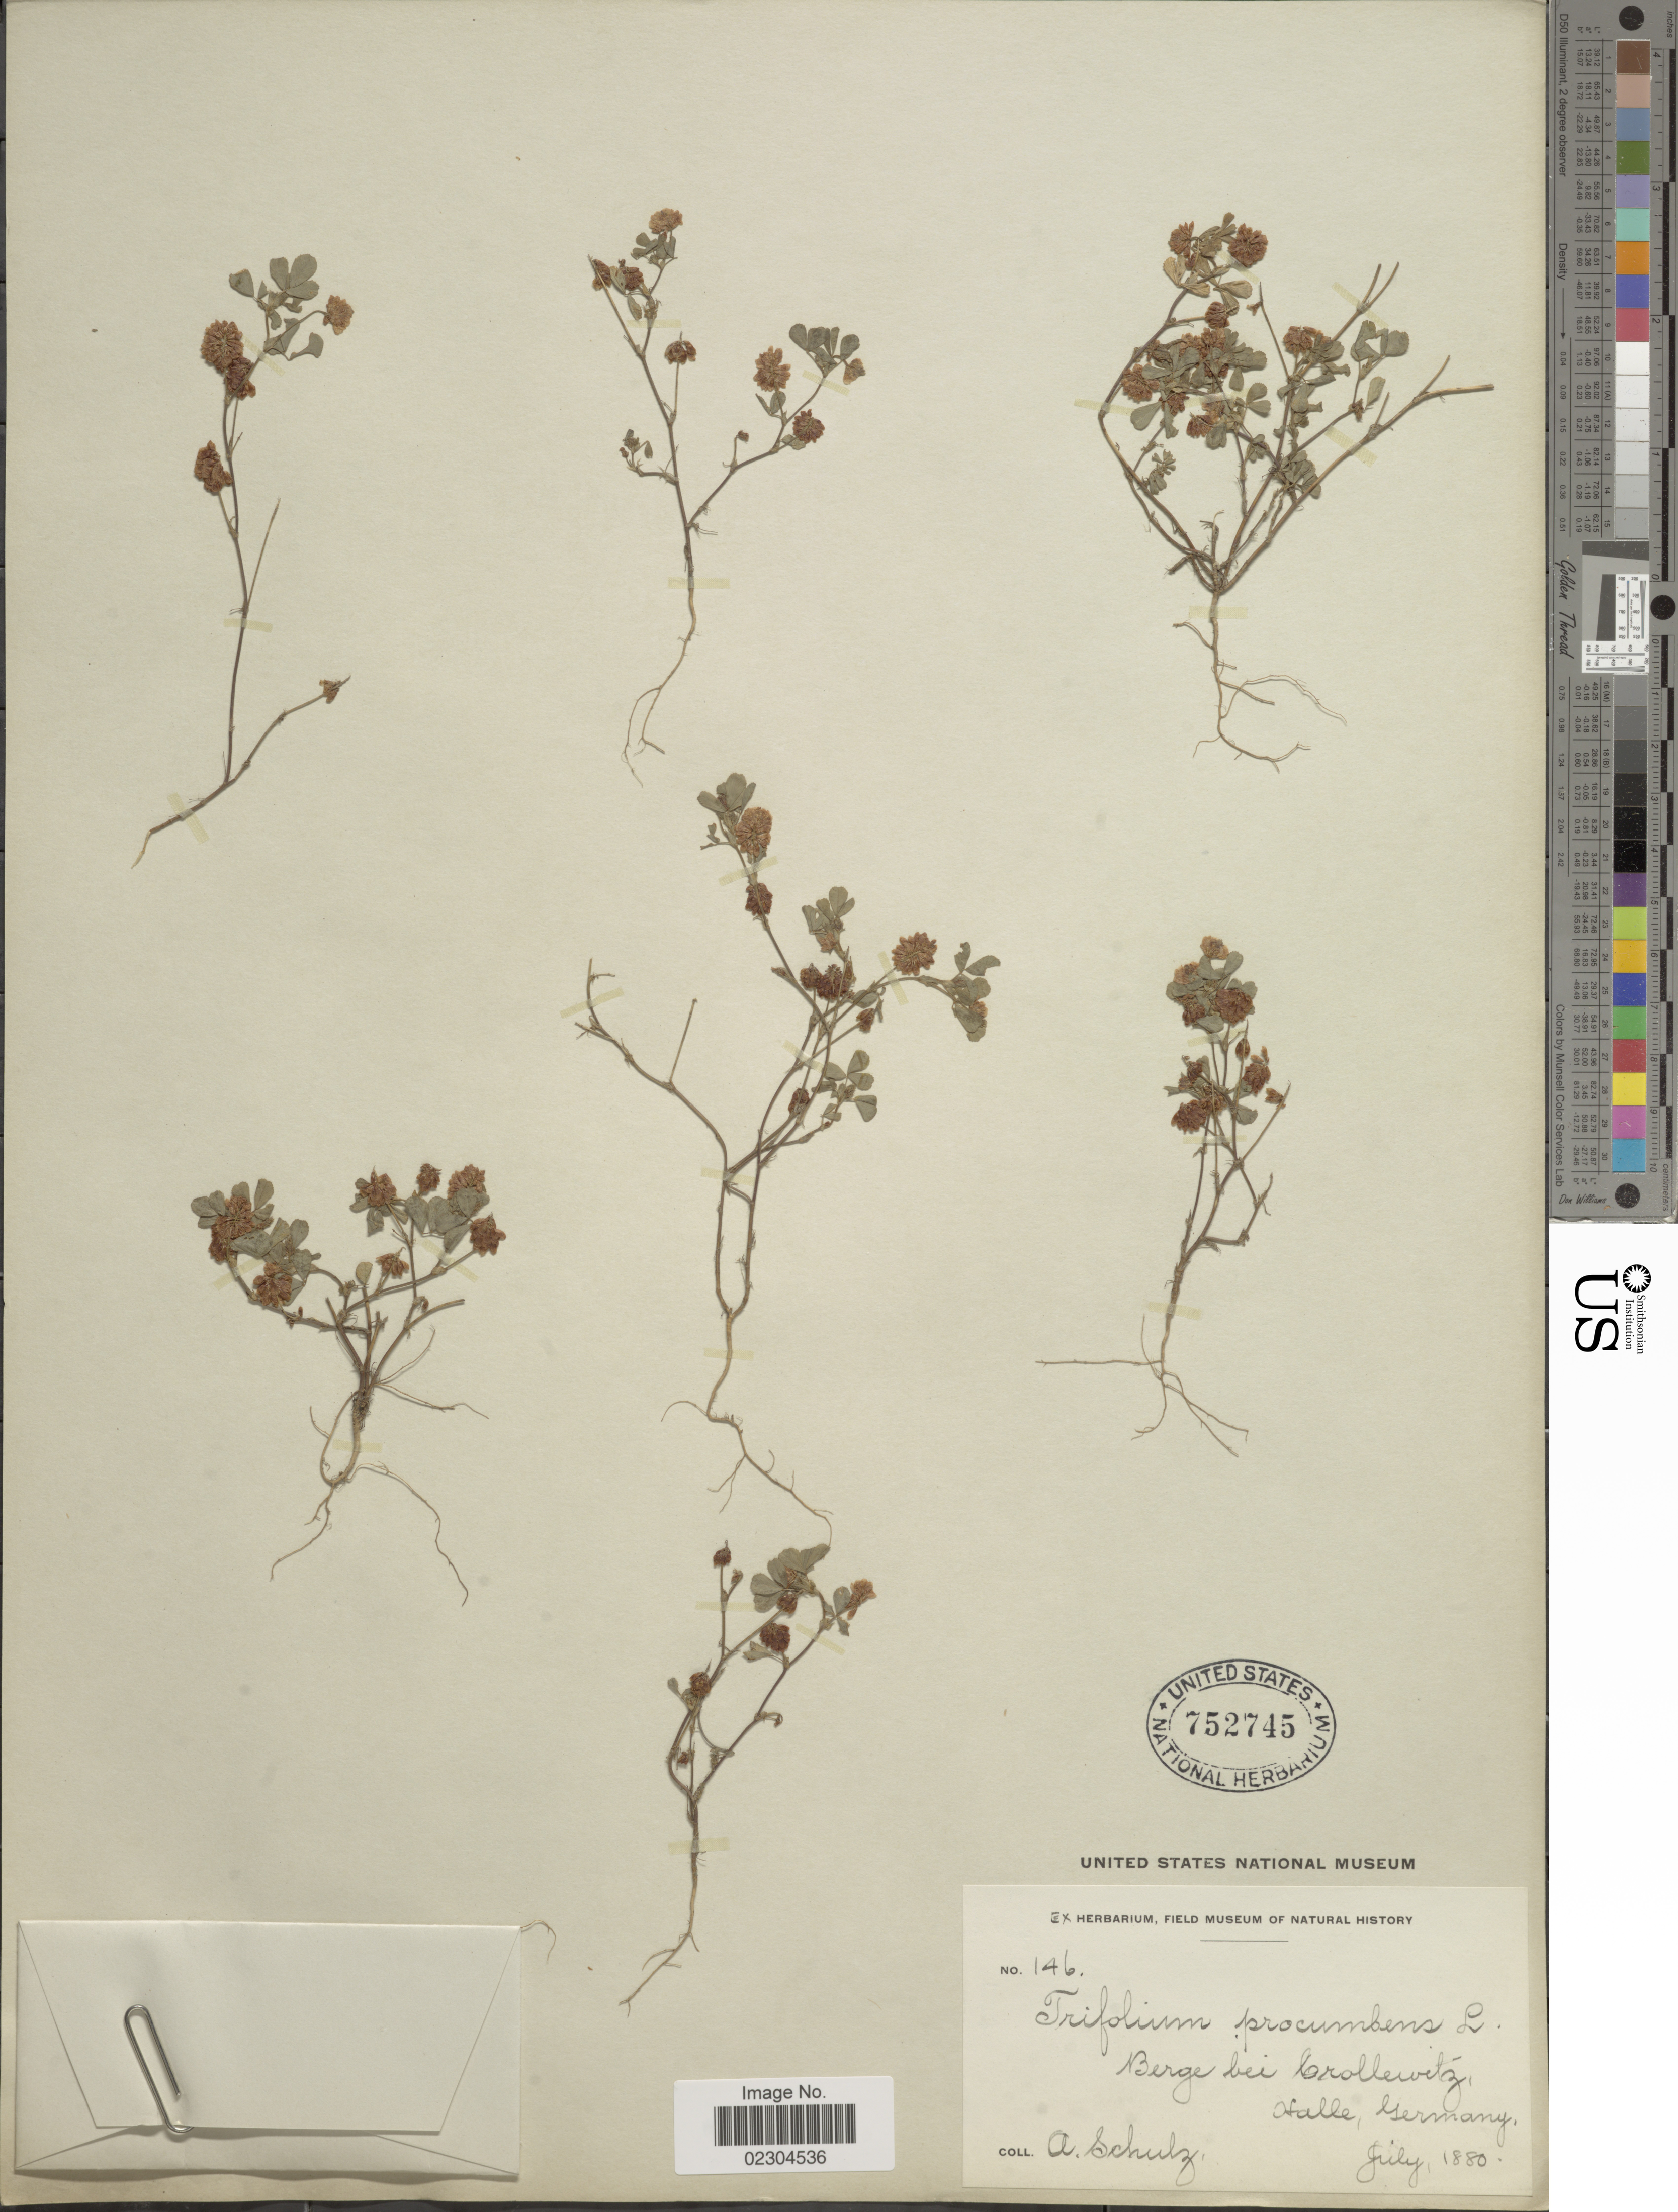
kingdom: Plantae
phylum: Tracheophyta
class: Magnoliopsida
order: Fabales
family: Fabaceae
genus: Trifolium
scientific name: Trifolium procumbens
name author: L.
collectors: A. Schulz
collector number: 146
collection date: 1880-07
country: Germany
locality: Berge bei Crollenwitz, Ofalle, Germany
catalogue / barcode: US 752745